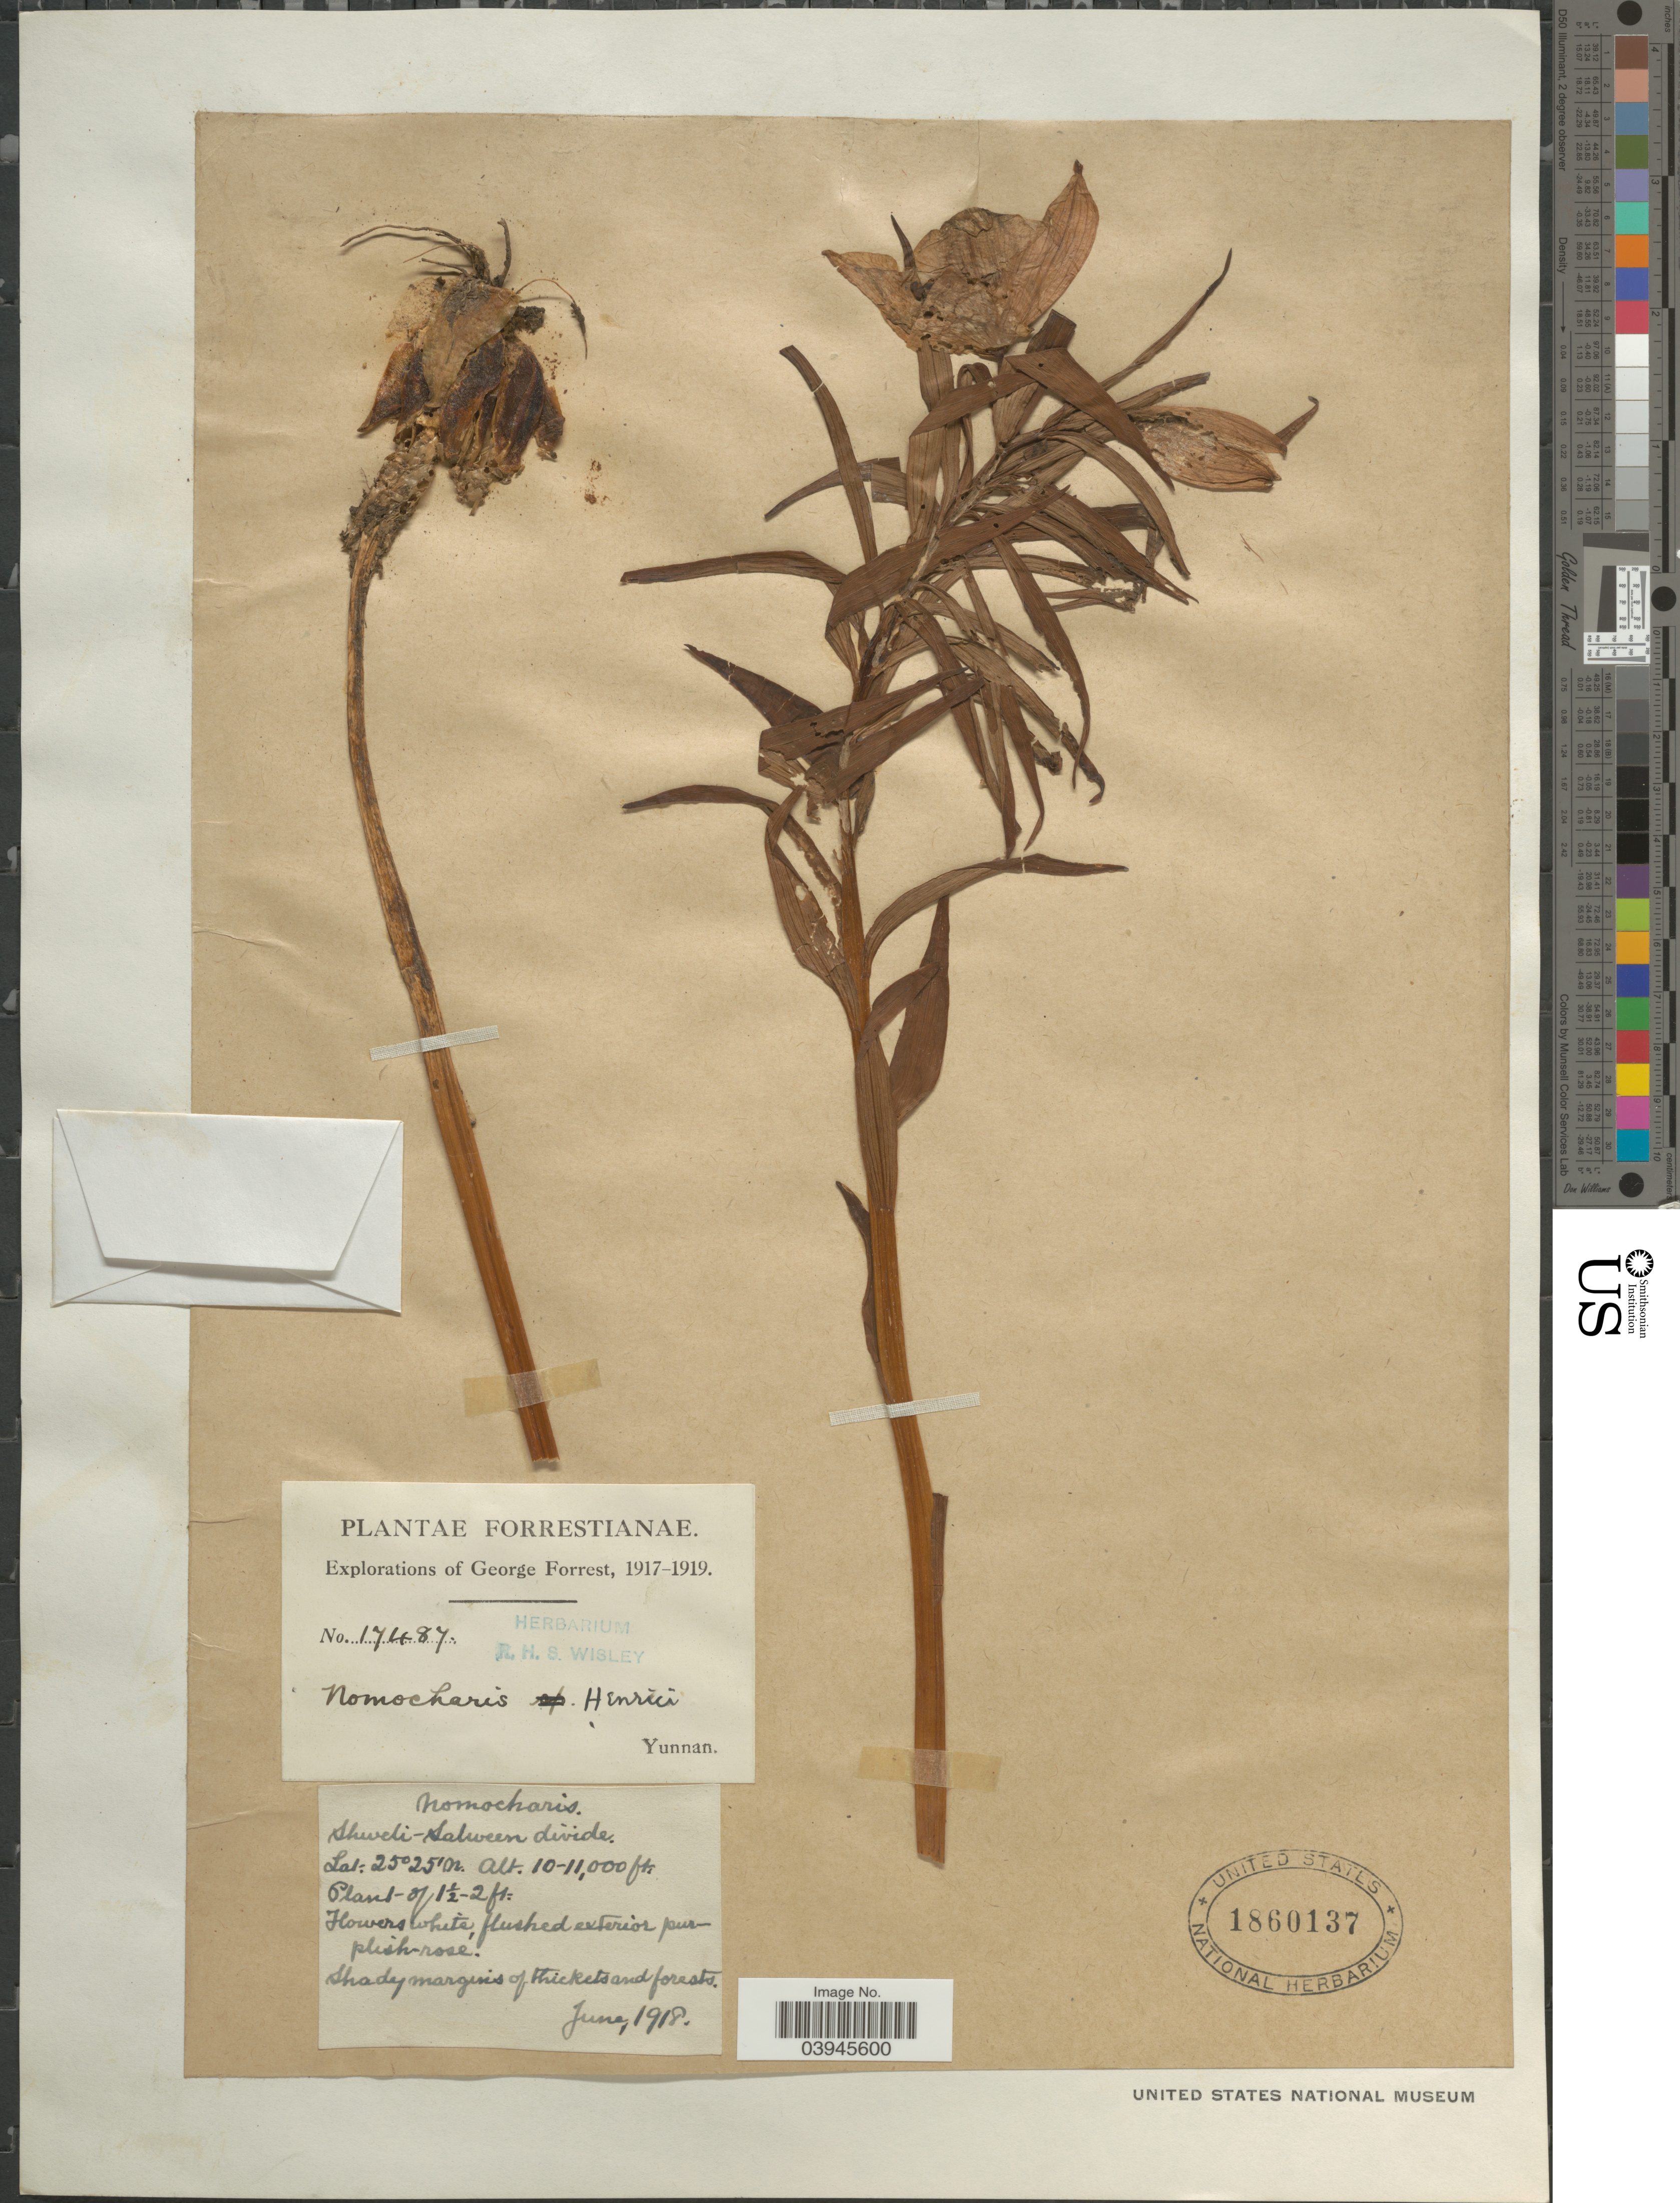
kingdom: Plantae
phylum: Tracheophyta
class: Liliopsida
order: Liliales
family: Liliaceae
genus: Lilium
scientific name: Lilium henrici var. maculatum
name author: (W.E. Evans) Woodcock & Stearn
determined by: Strong, Mark T., (BOT), Smithsonian Institution - National Museum of Natural History (UNITED STATES)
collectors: G. Forrest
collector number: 17487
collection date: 1918-06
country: China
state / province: Yunnan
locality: Shweli-Salween divide.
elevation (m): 3048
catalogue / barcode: US 1860137